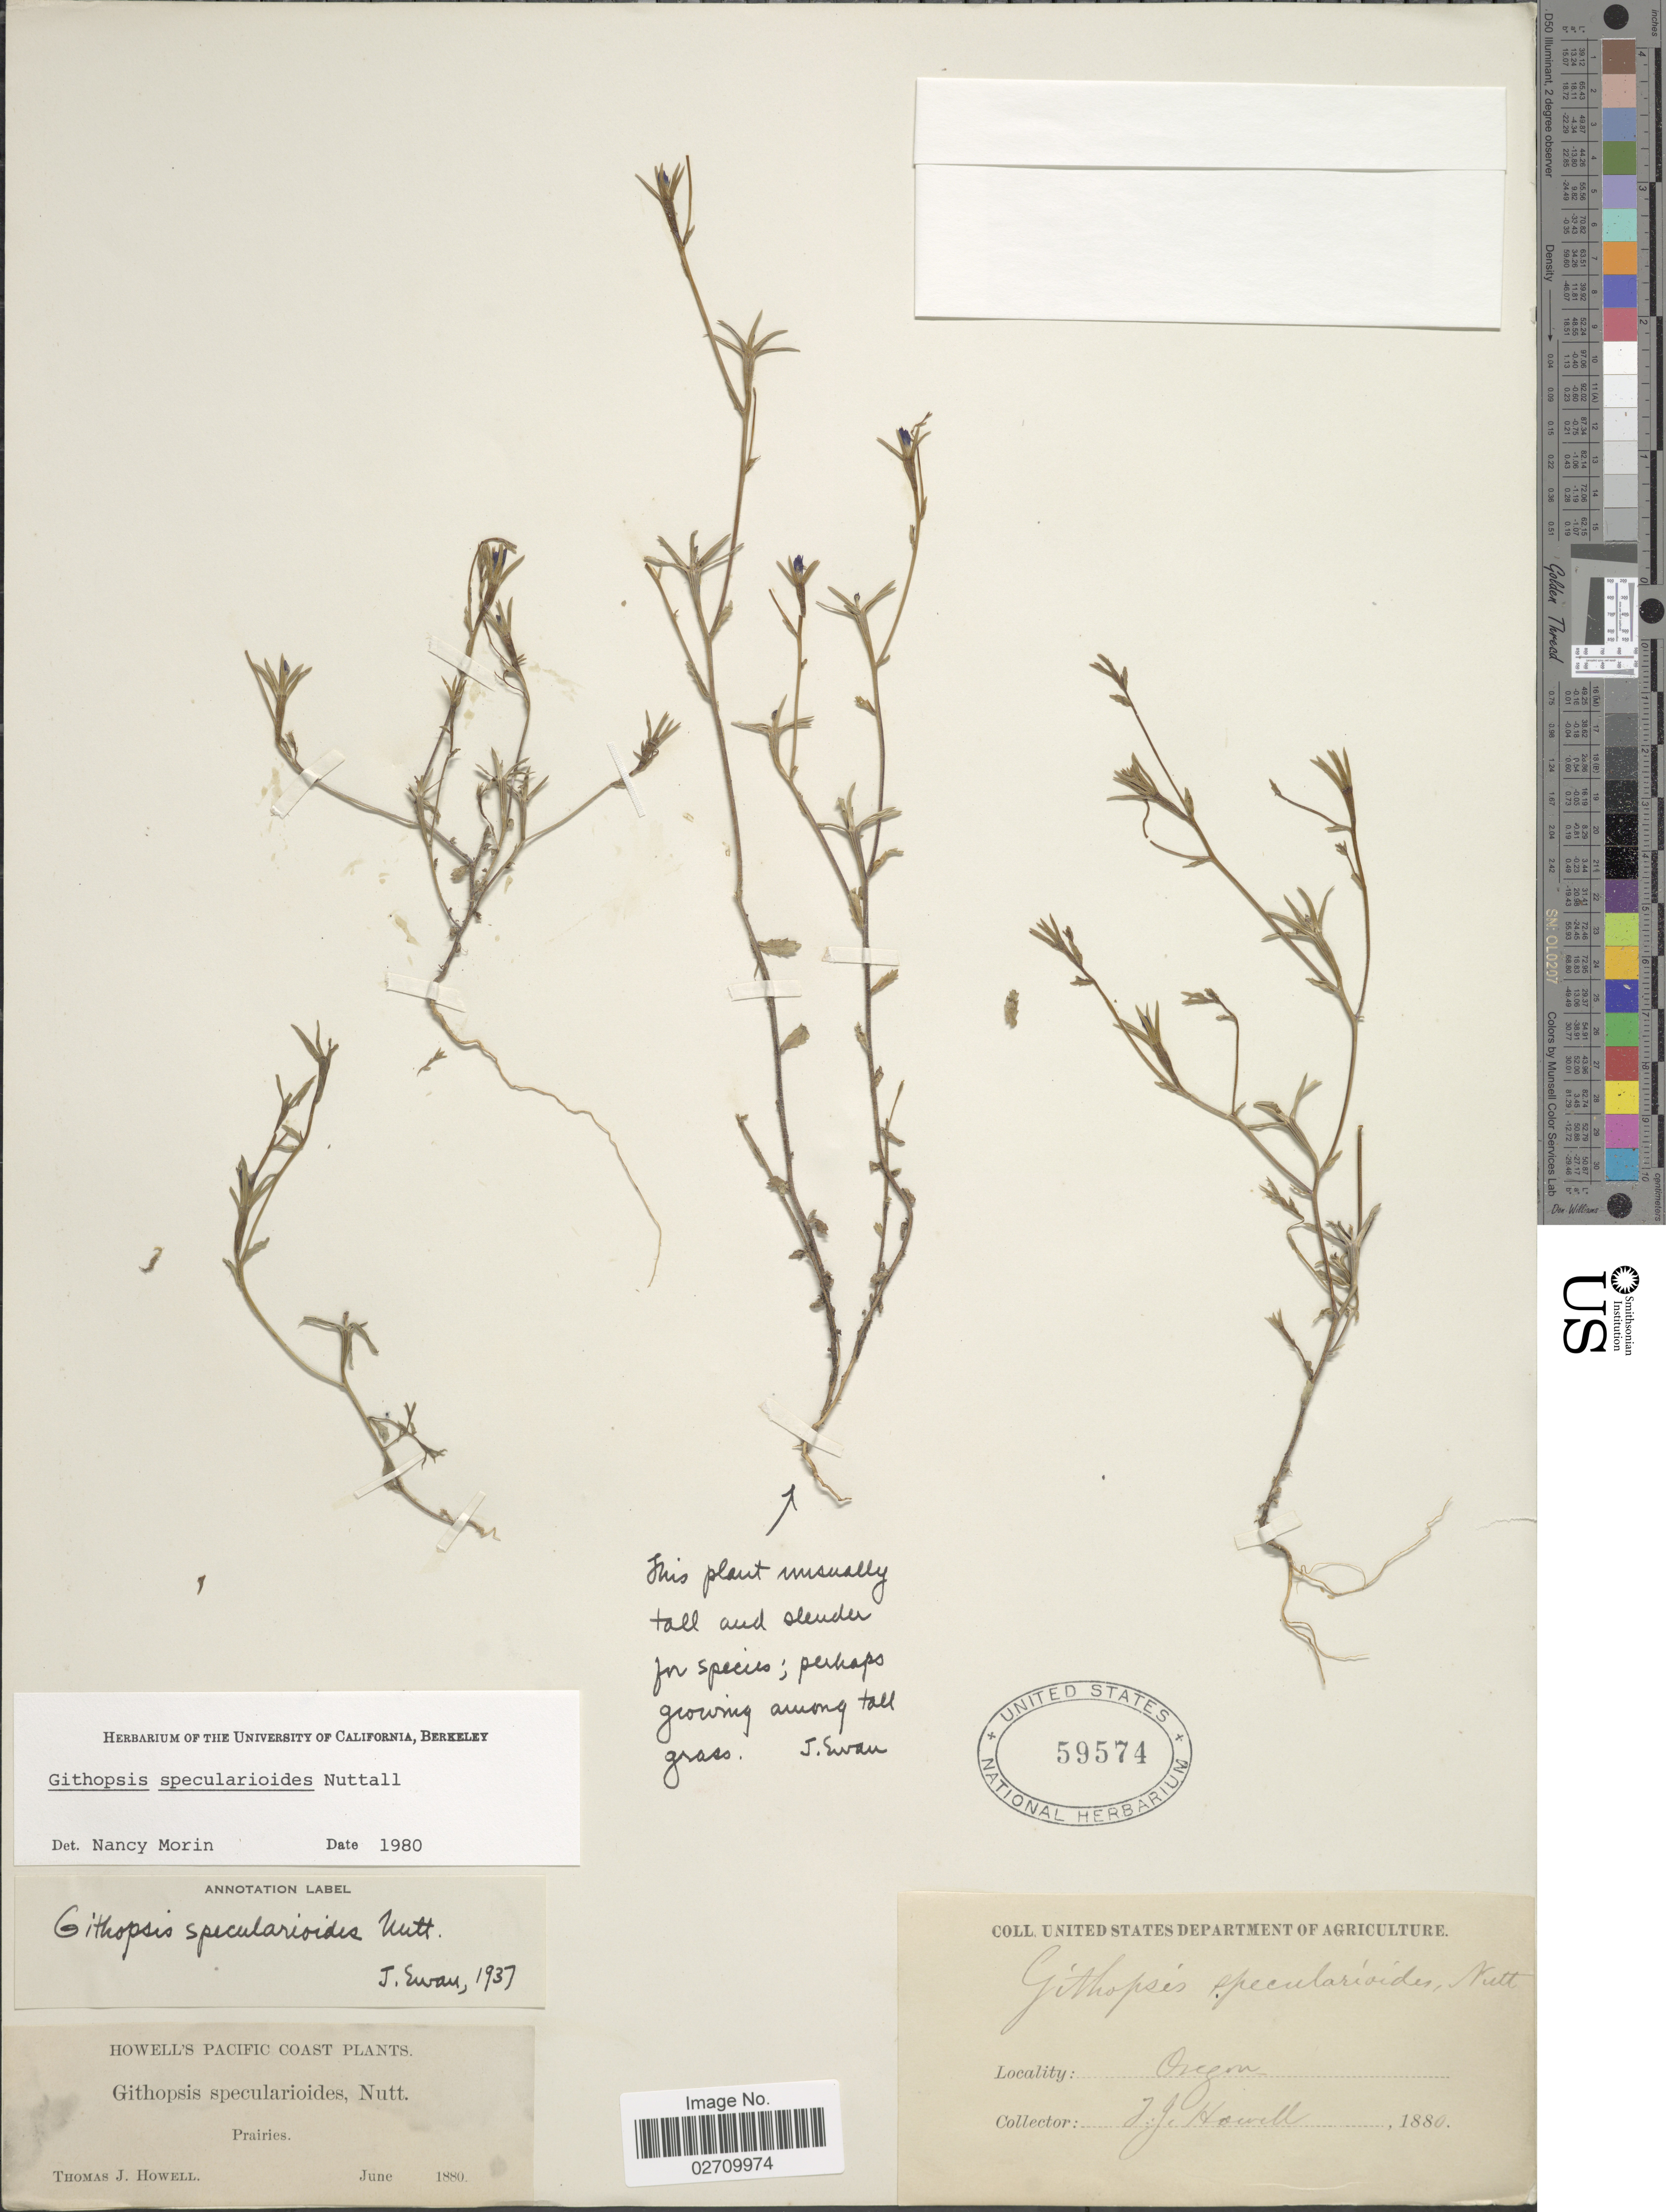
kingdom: Plantae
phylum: Tracheophyta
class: Magnoliopsida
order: Asterales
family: Campanulaceae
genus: Githopsis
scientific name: Githopsis specularioides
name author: Nutt.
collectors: T. J. Howell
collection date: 1880-06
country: United States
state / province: Oregon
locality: Pacific Coast. Prairies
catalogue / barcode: US 59574